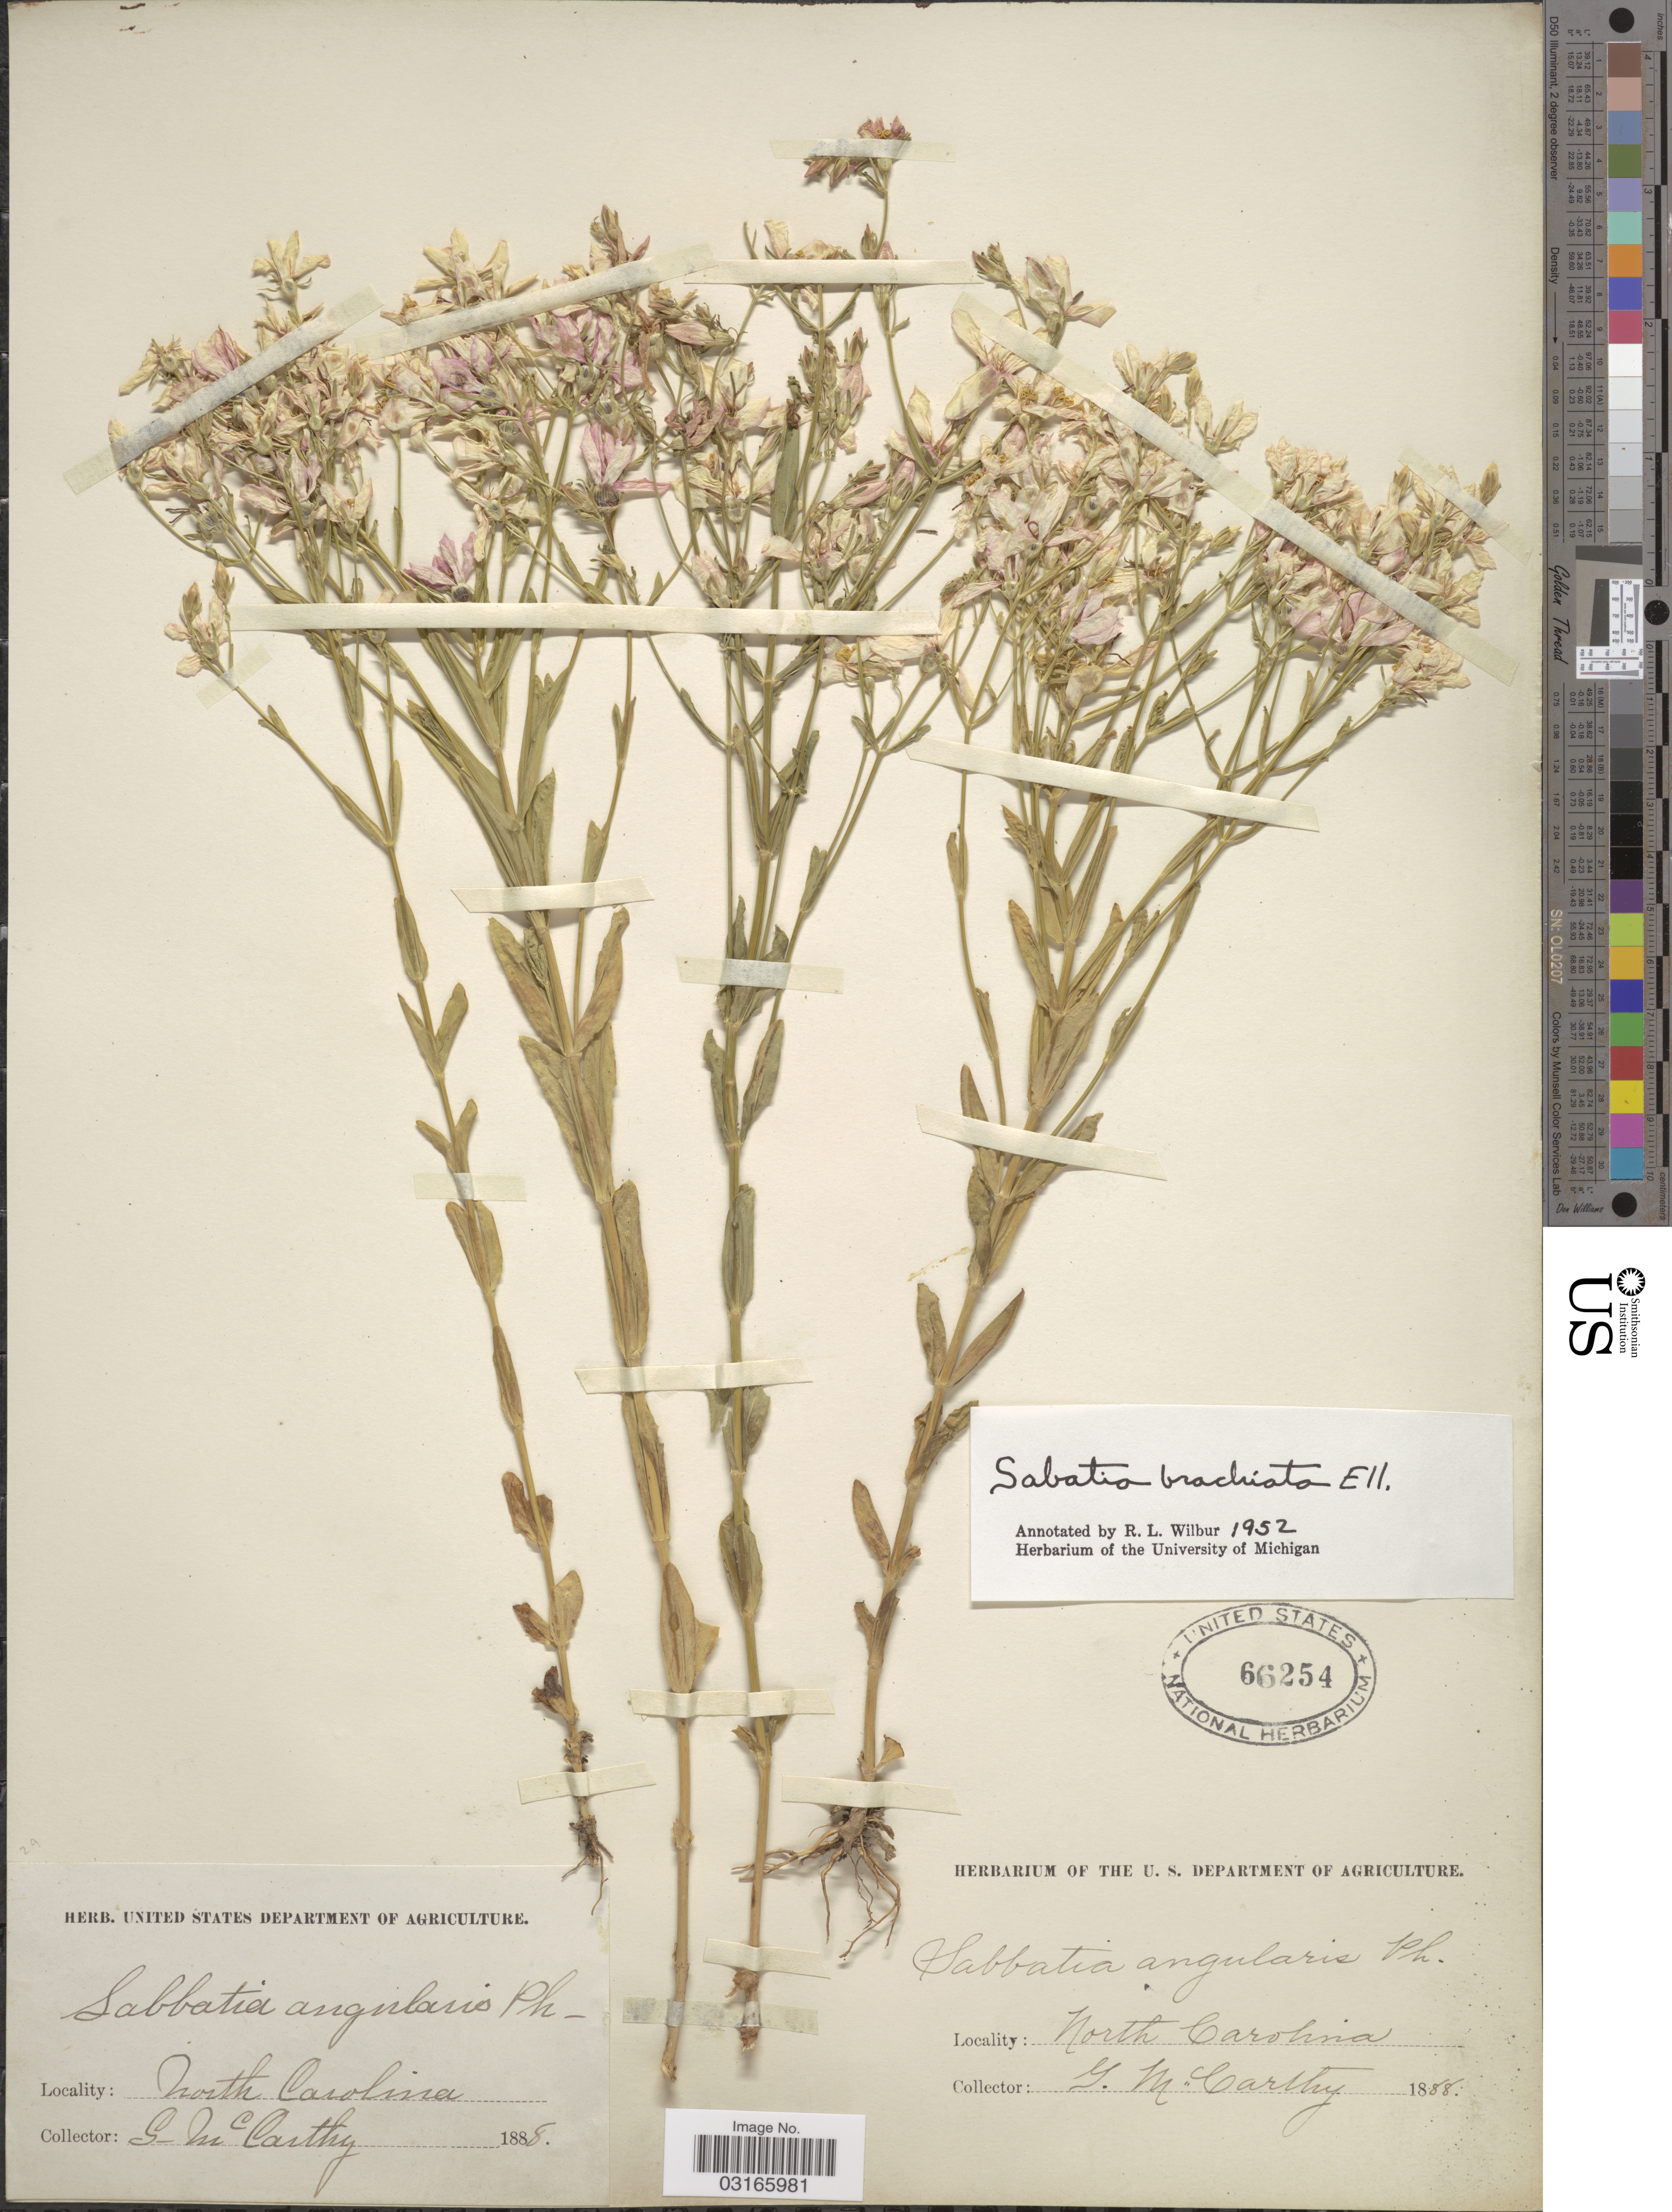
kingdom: Plantae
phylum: Tracheophyta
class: Magnoliopsida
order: Gentianales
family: Gentianaceae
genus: Sabatia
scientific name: Sabatia brachiata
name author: Elliott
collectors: G. McCarthy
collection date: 1885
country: United States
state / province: North Carolina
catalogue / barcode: US 66254